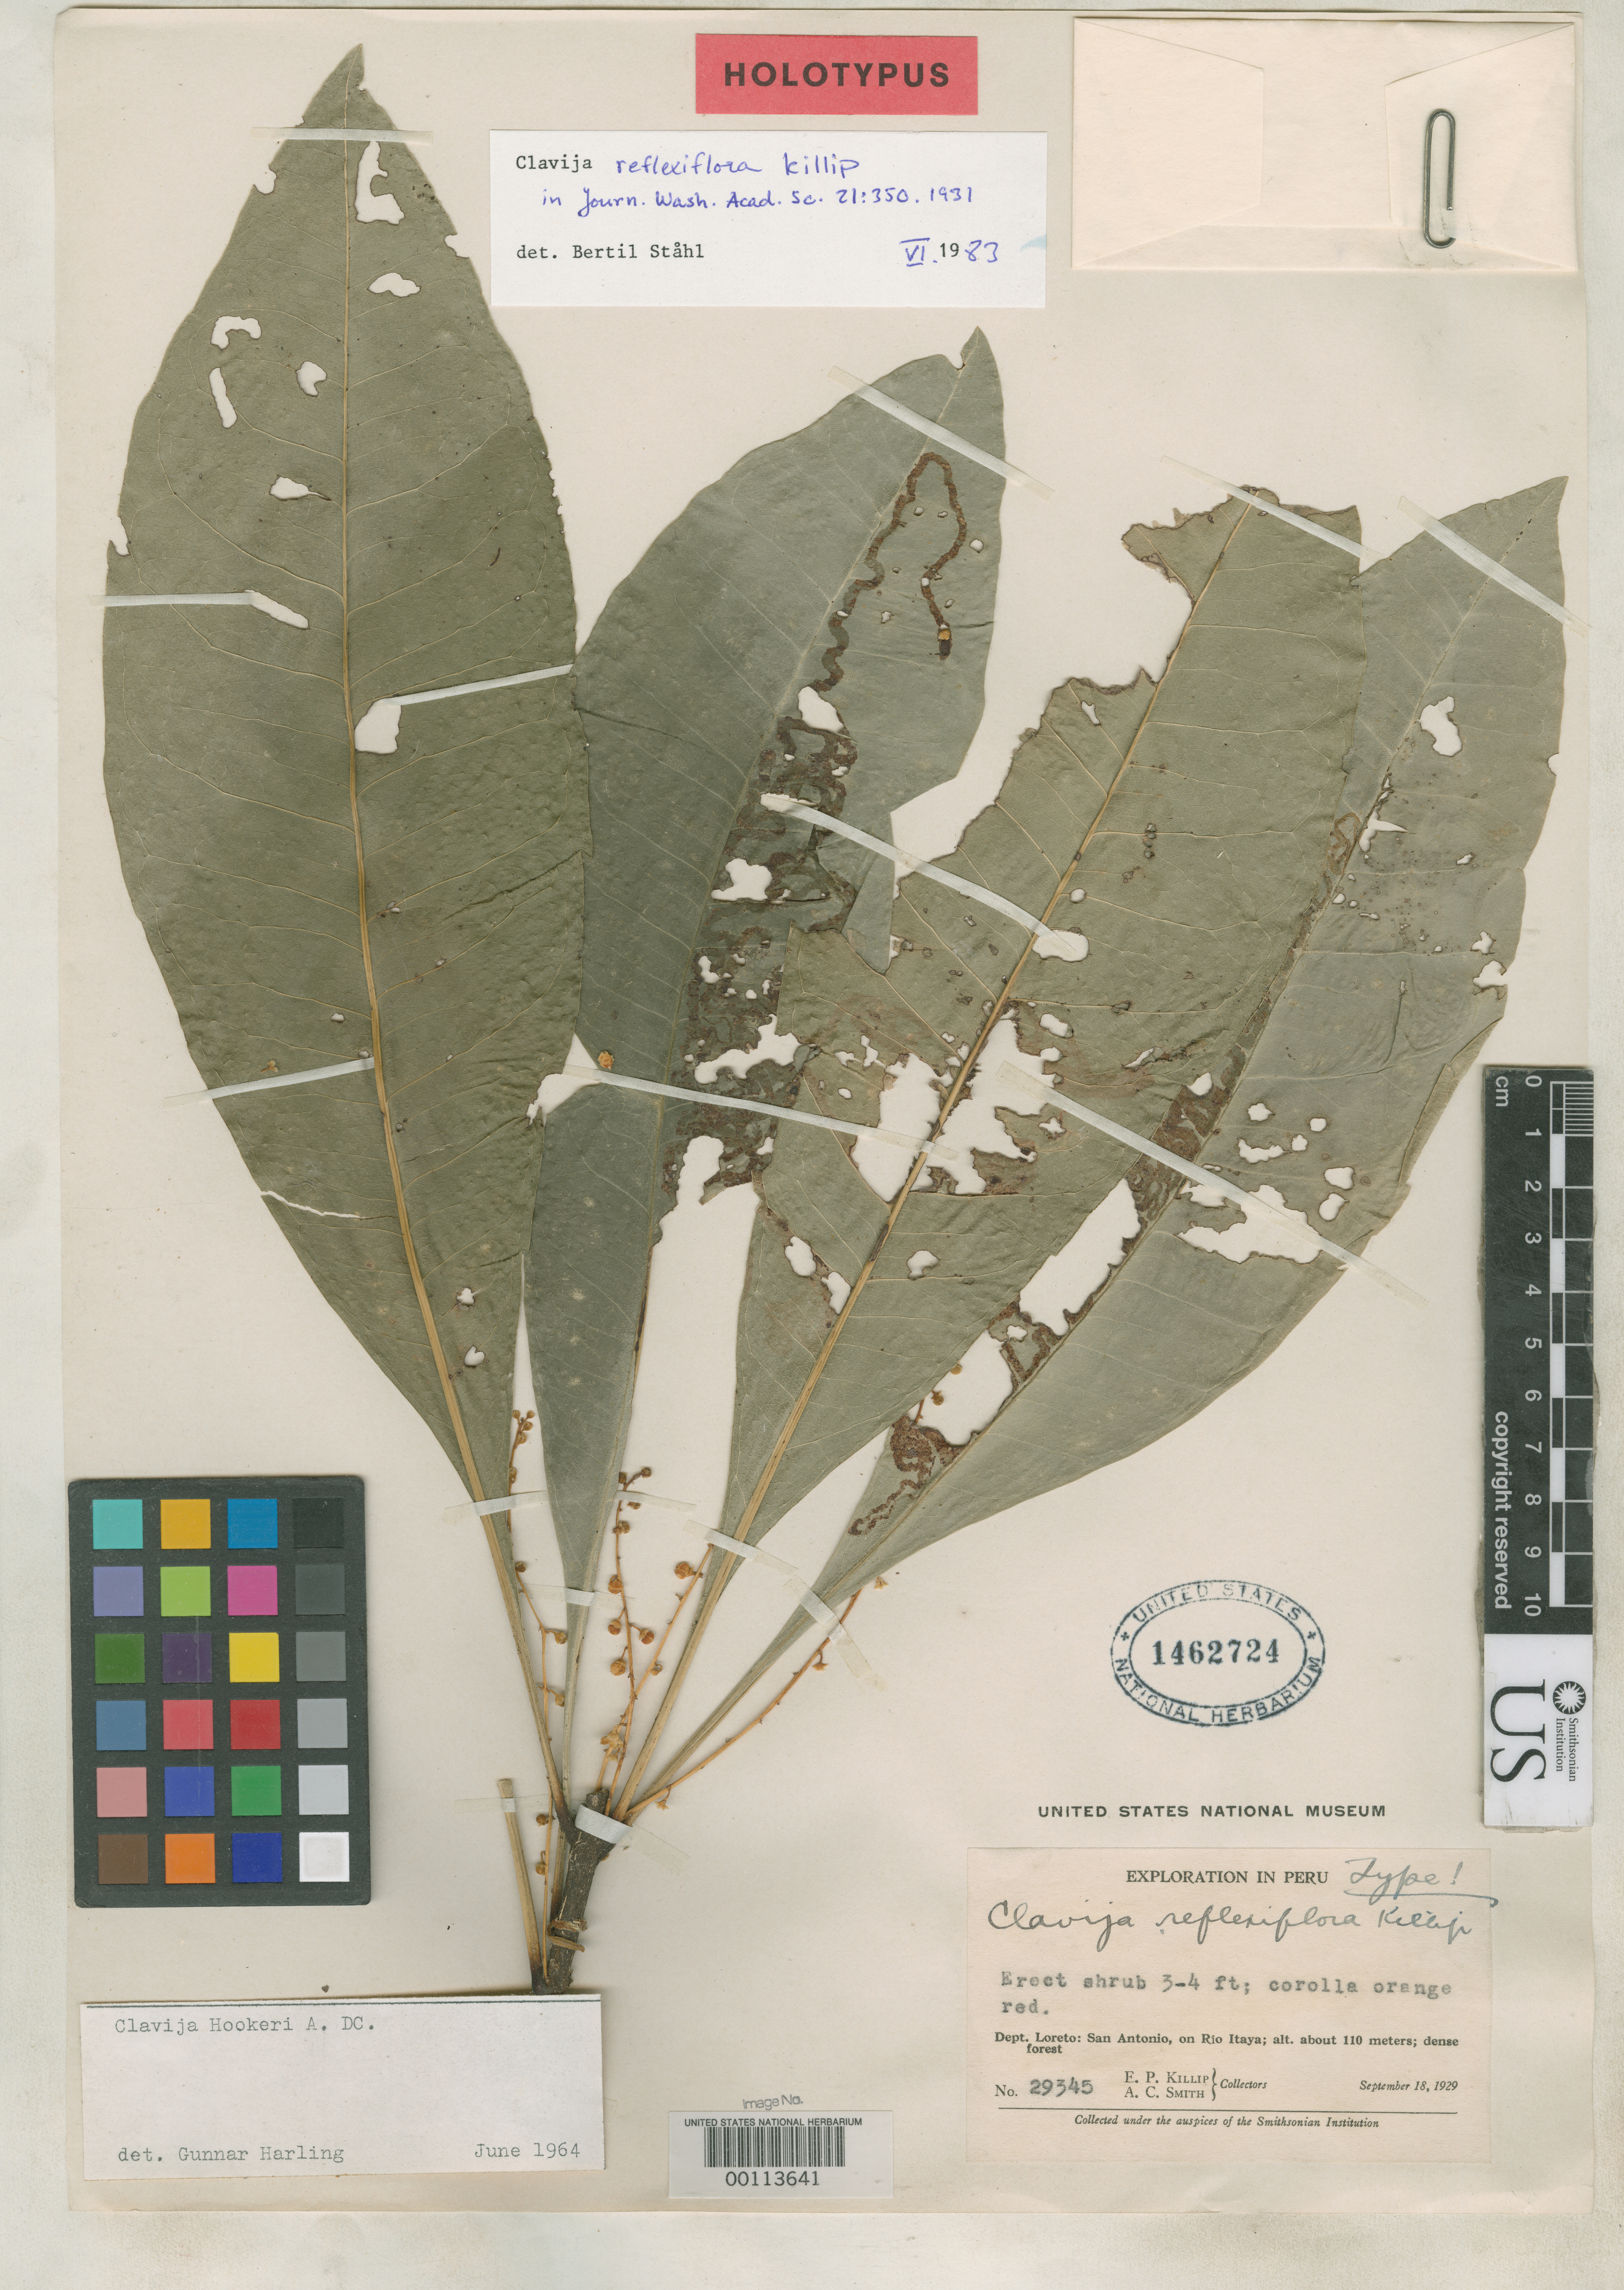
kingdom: Plantae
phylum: Tracheophyta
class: Magnoliopsida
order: Ericales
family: Primulaceae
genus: Clavija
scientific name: Clavija reflexiflora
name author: Killip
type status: Holotype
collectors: E. P. Killip & A. C. Smith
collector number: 29345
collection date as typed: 18 Sep 1929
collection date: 1929-09-18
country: Peru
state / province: Loreto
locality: San Antonio, Rio Itaya.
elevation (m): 110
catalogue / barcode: US 1462724